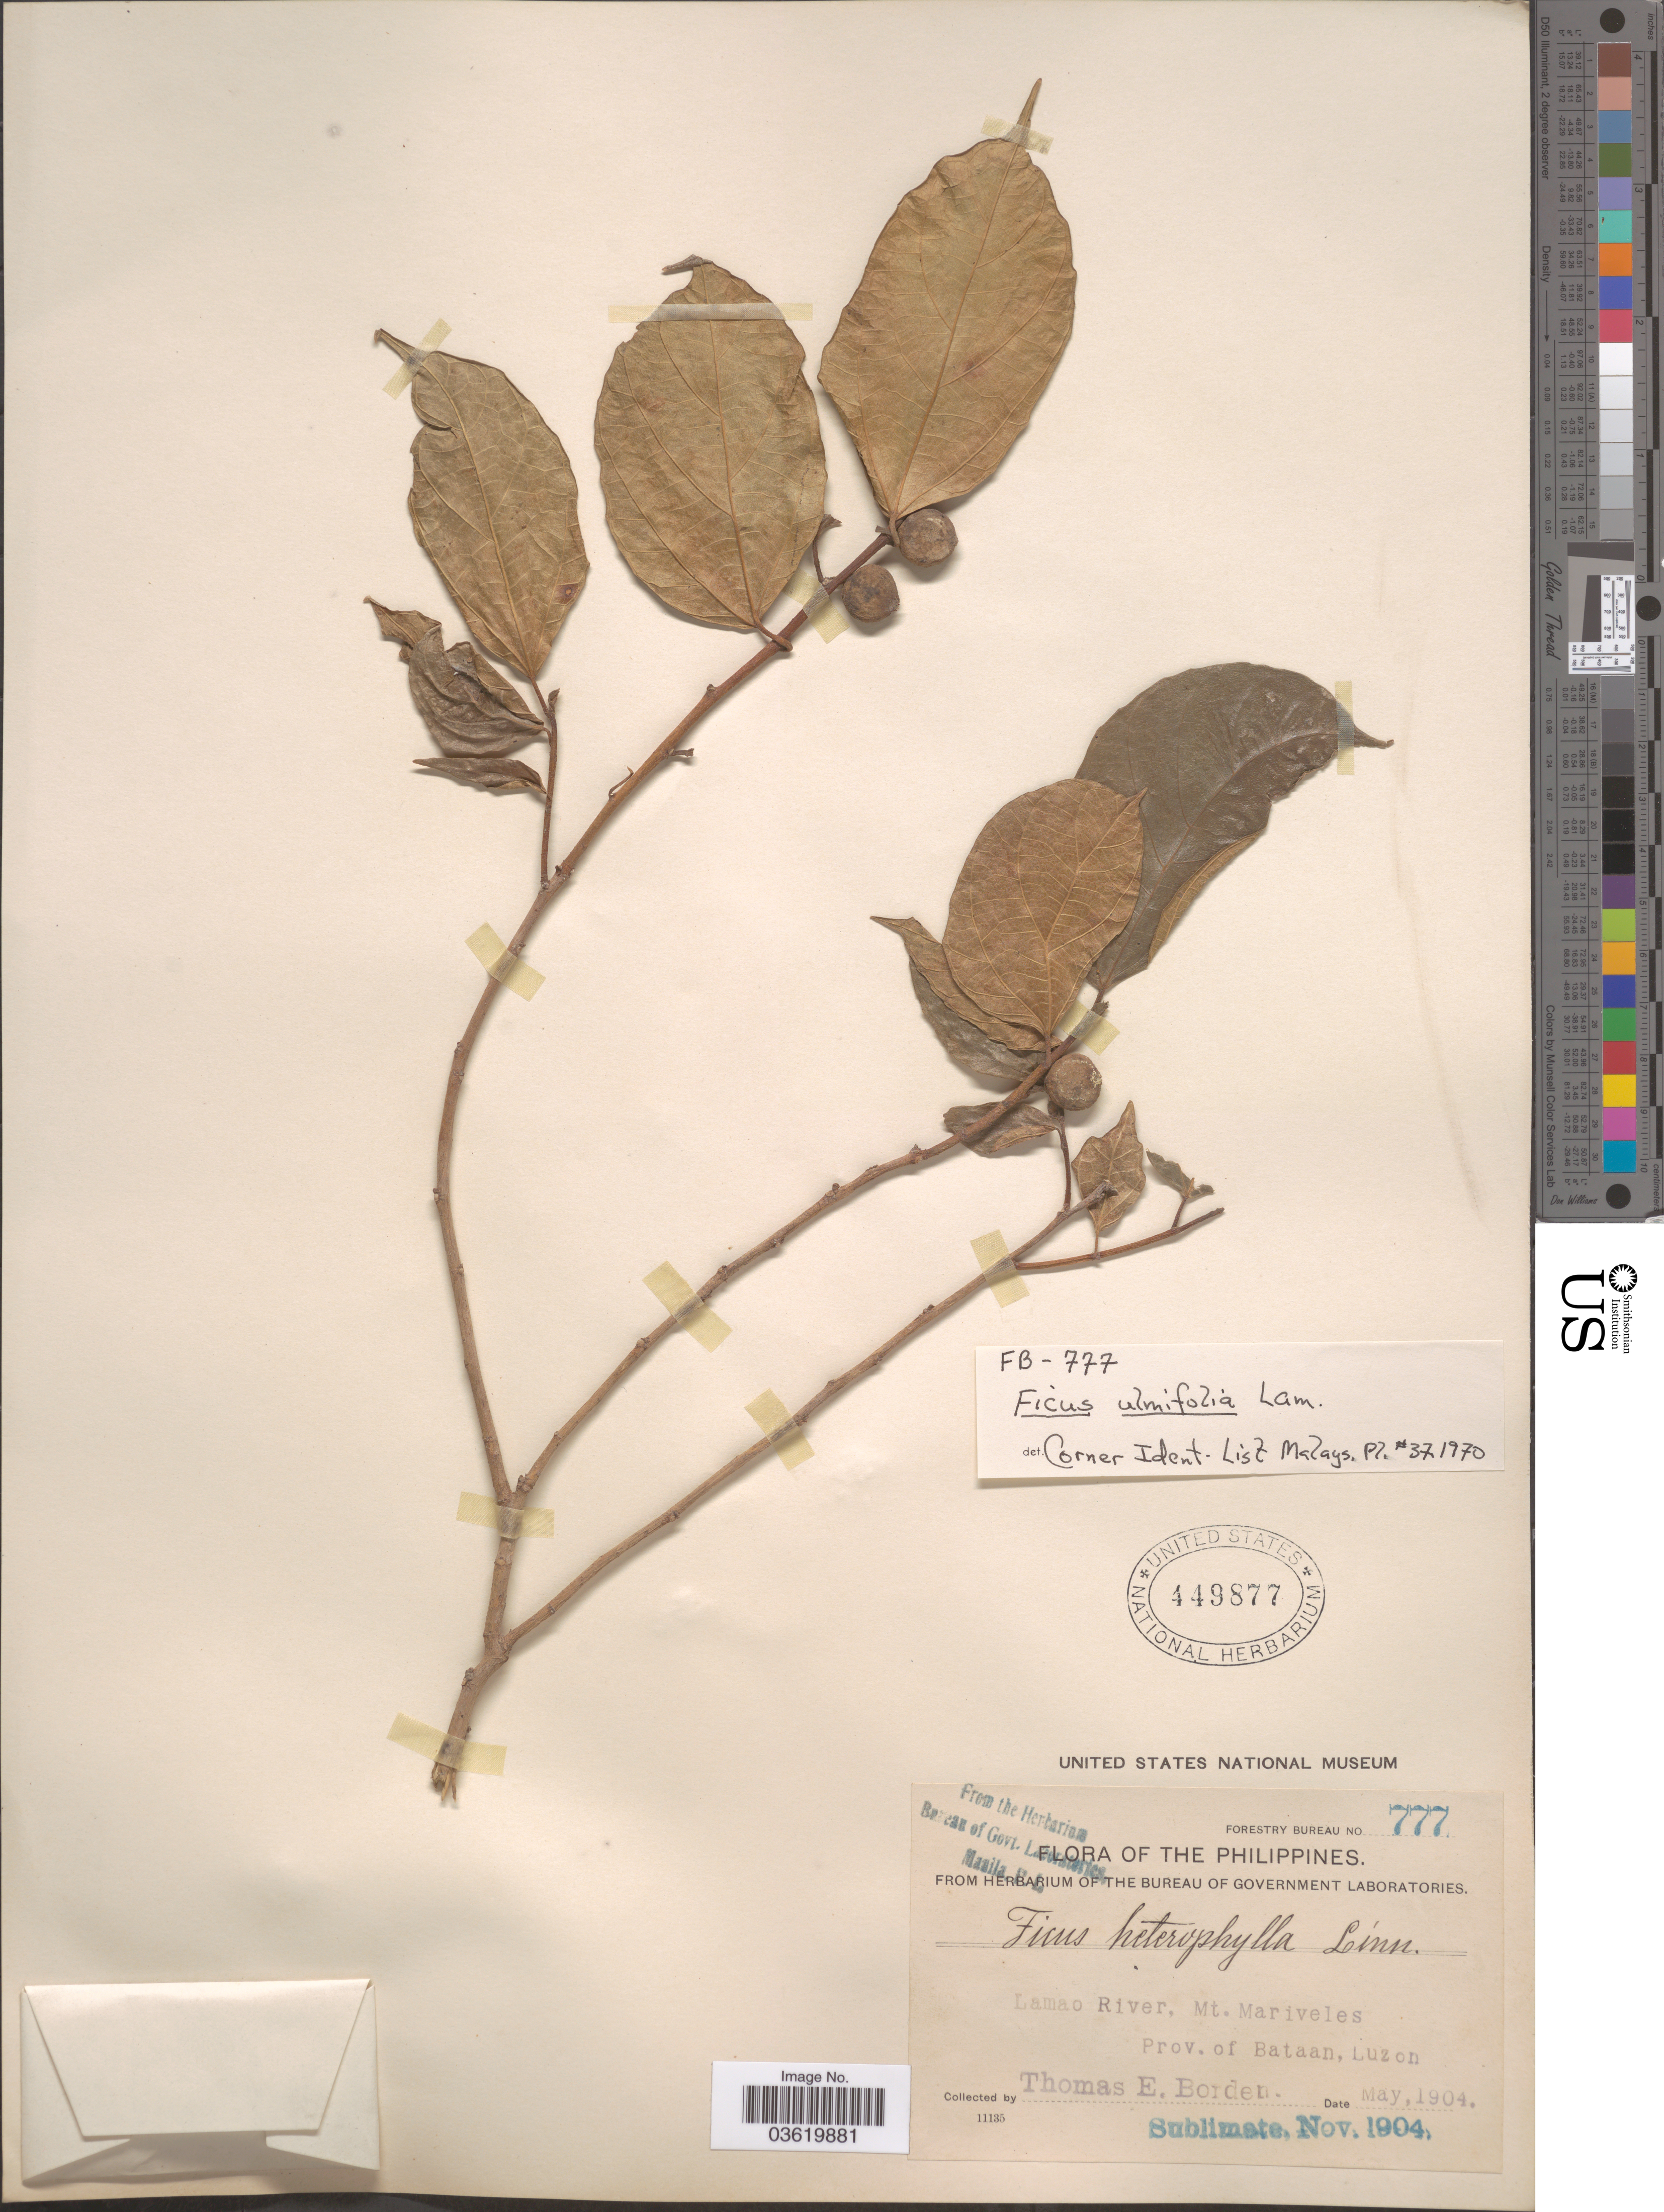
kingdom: Plantae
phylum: Tracheophyta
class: Magnoliopsida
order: Rosales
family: Moraceae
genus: Ficus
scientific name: Ficus ulmifolia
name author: Lam.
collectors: T. E. Borden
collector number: Forestry Bureau 777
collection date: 1904-05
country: Philippines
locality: Lamao River, Mt. Mariveles. Prov. of Butaan, Luzon.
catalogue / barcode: US 449877